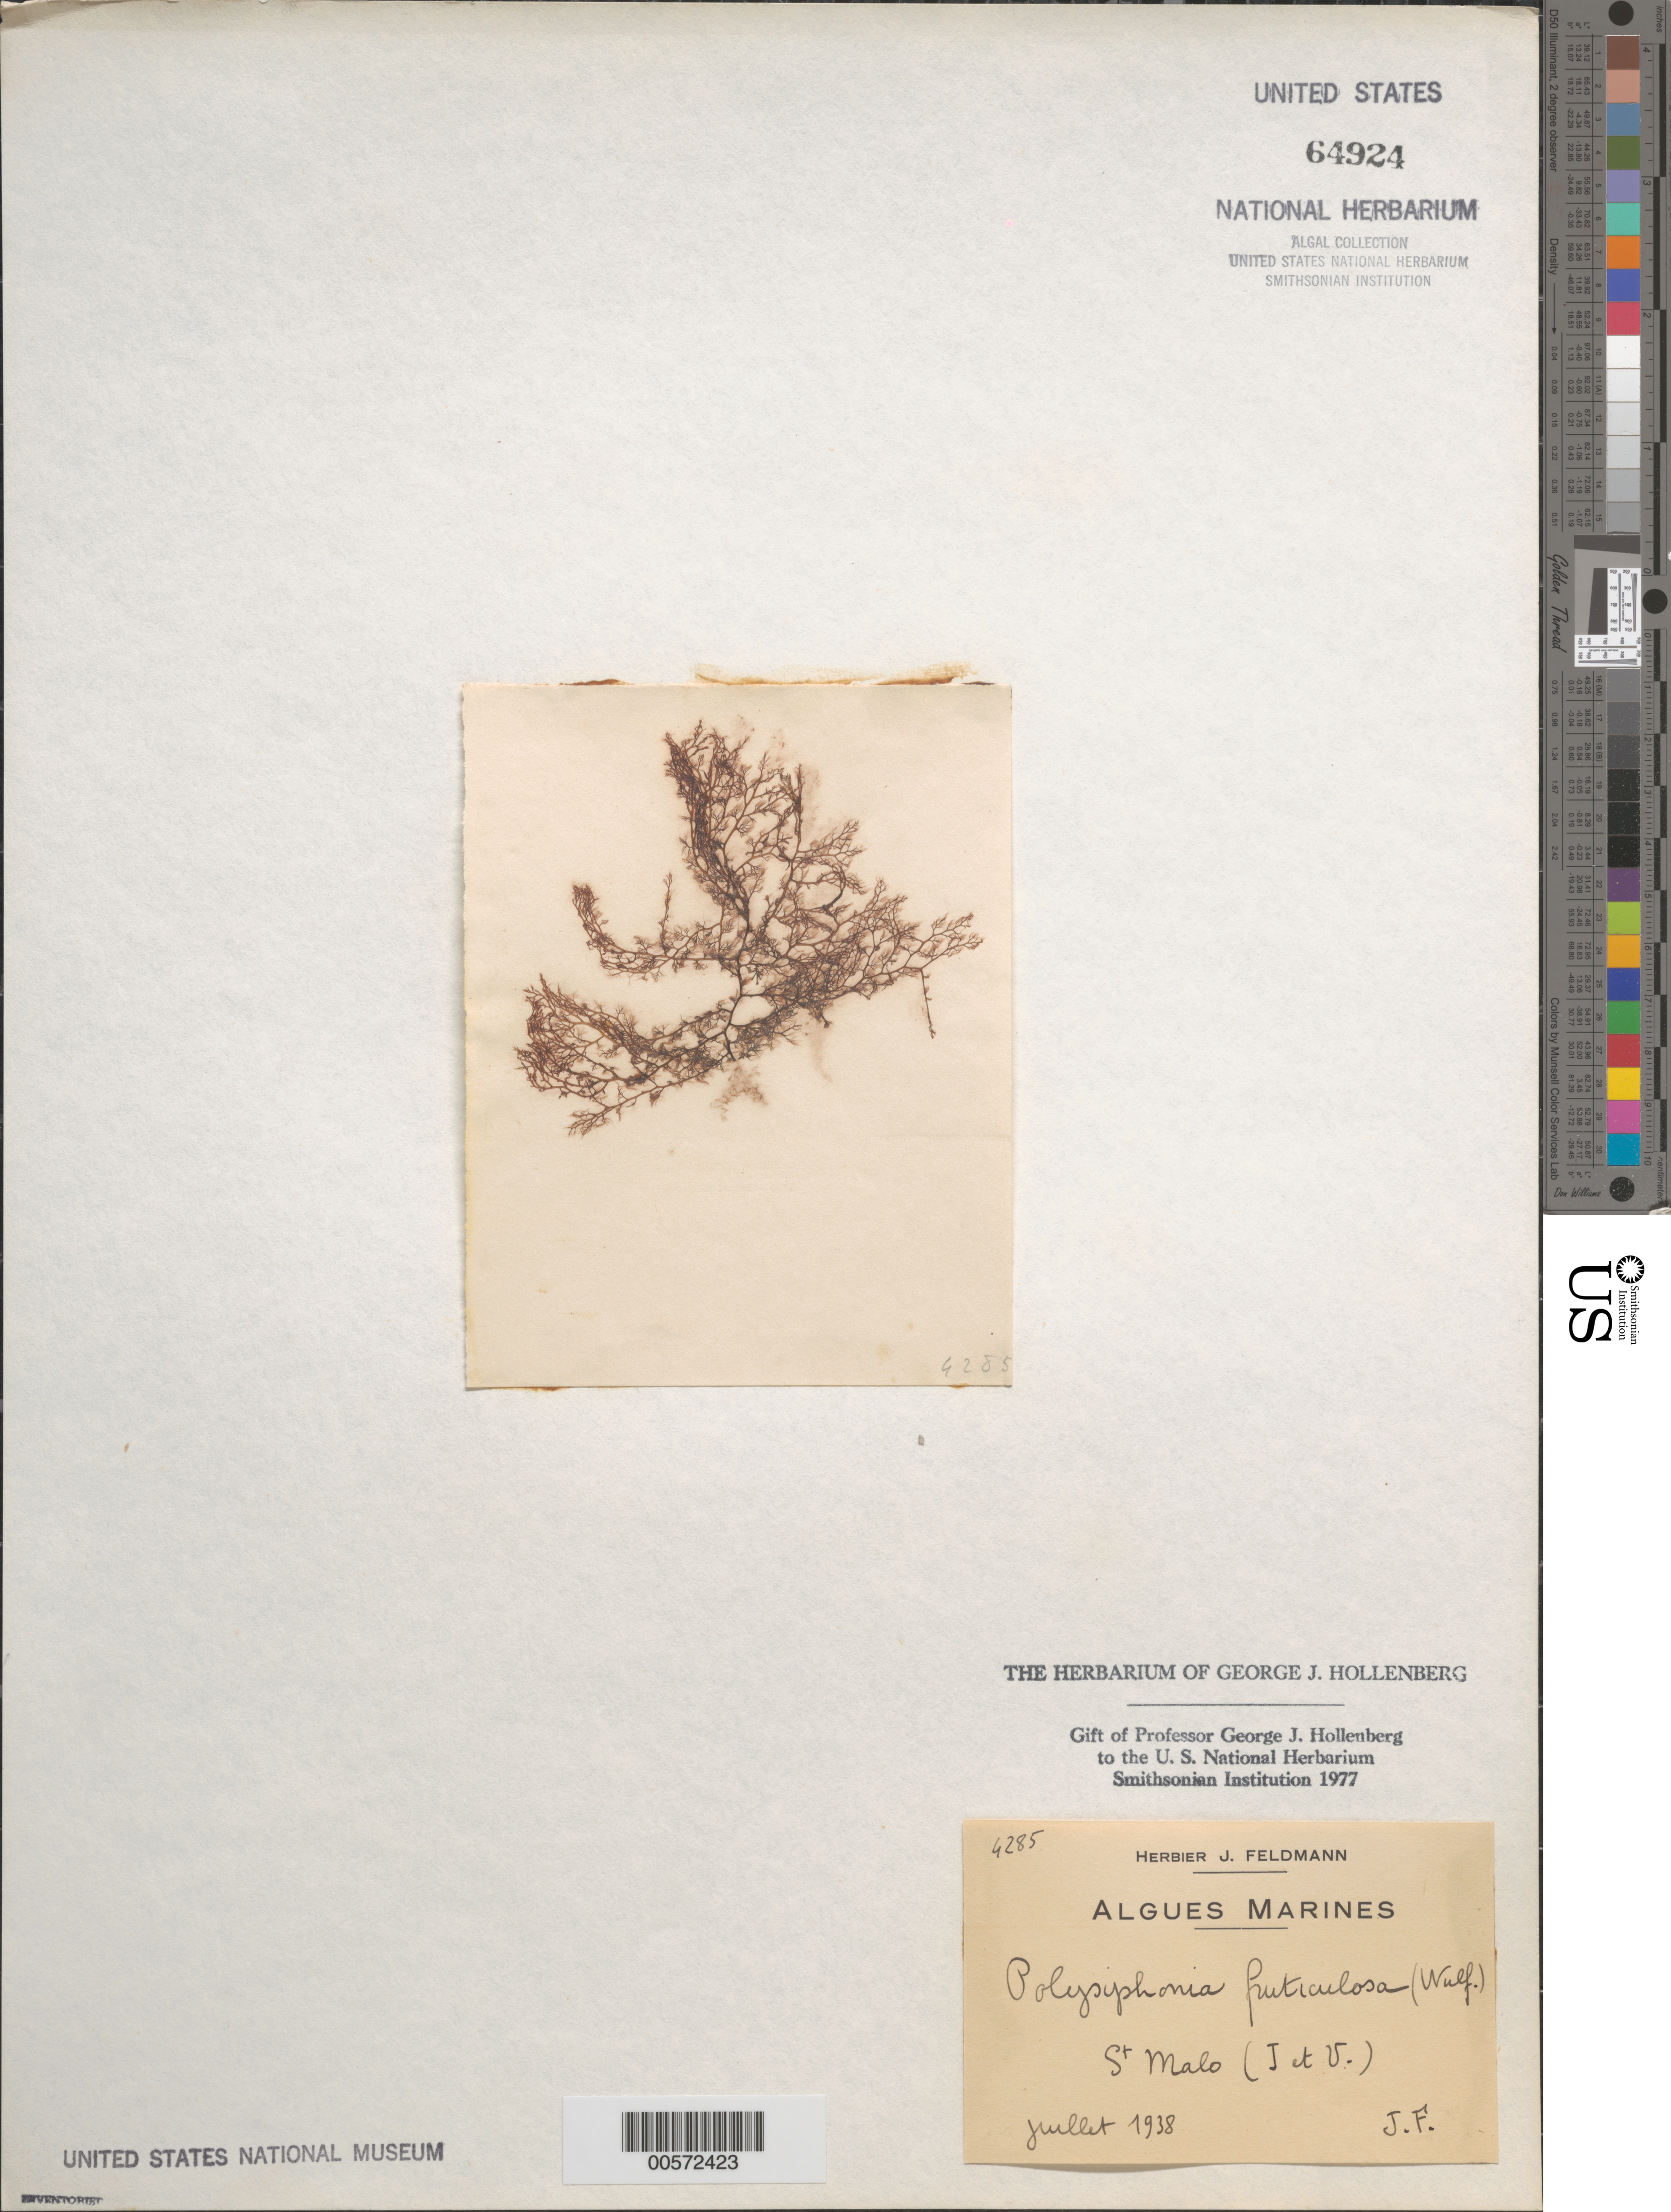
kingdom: Plantae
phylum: Rhodophyta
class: Florideophyceae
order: Ceramiales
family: Rhodomelaceae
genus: Polysiphonia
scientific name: Polysiphonia fruticulosa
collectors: J. Feldmann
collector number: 4285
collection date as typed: Jul 1938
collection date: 1938-07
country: France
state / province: Bretagne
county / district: Ille-et-Vilaine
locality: St. Malo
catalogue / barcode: US 64924